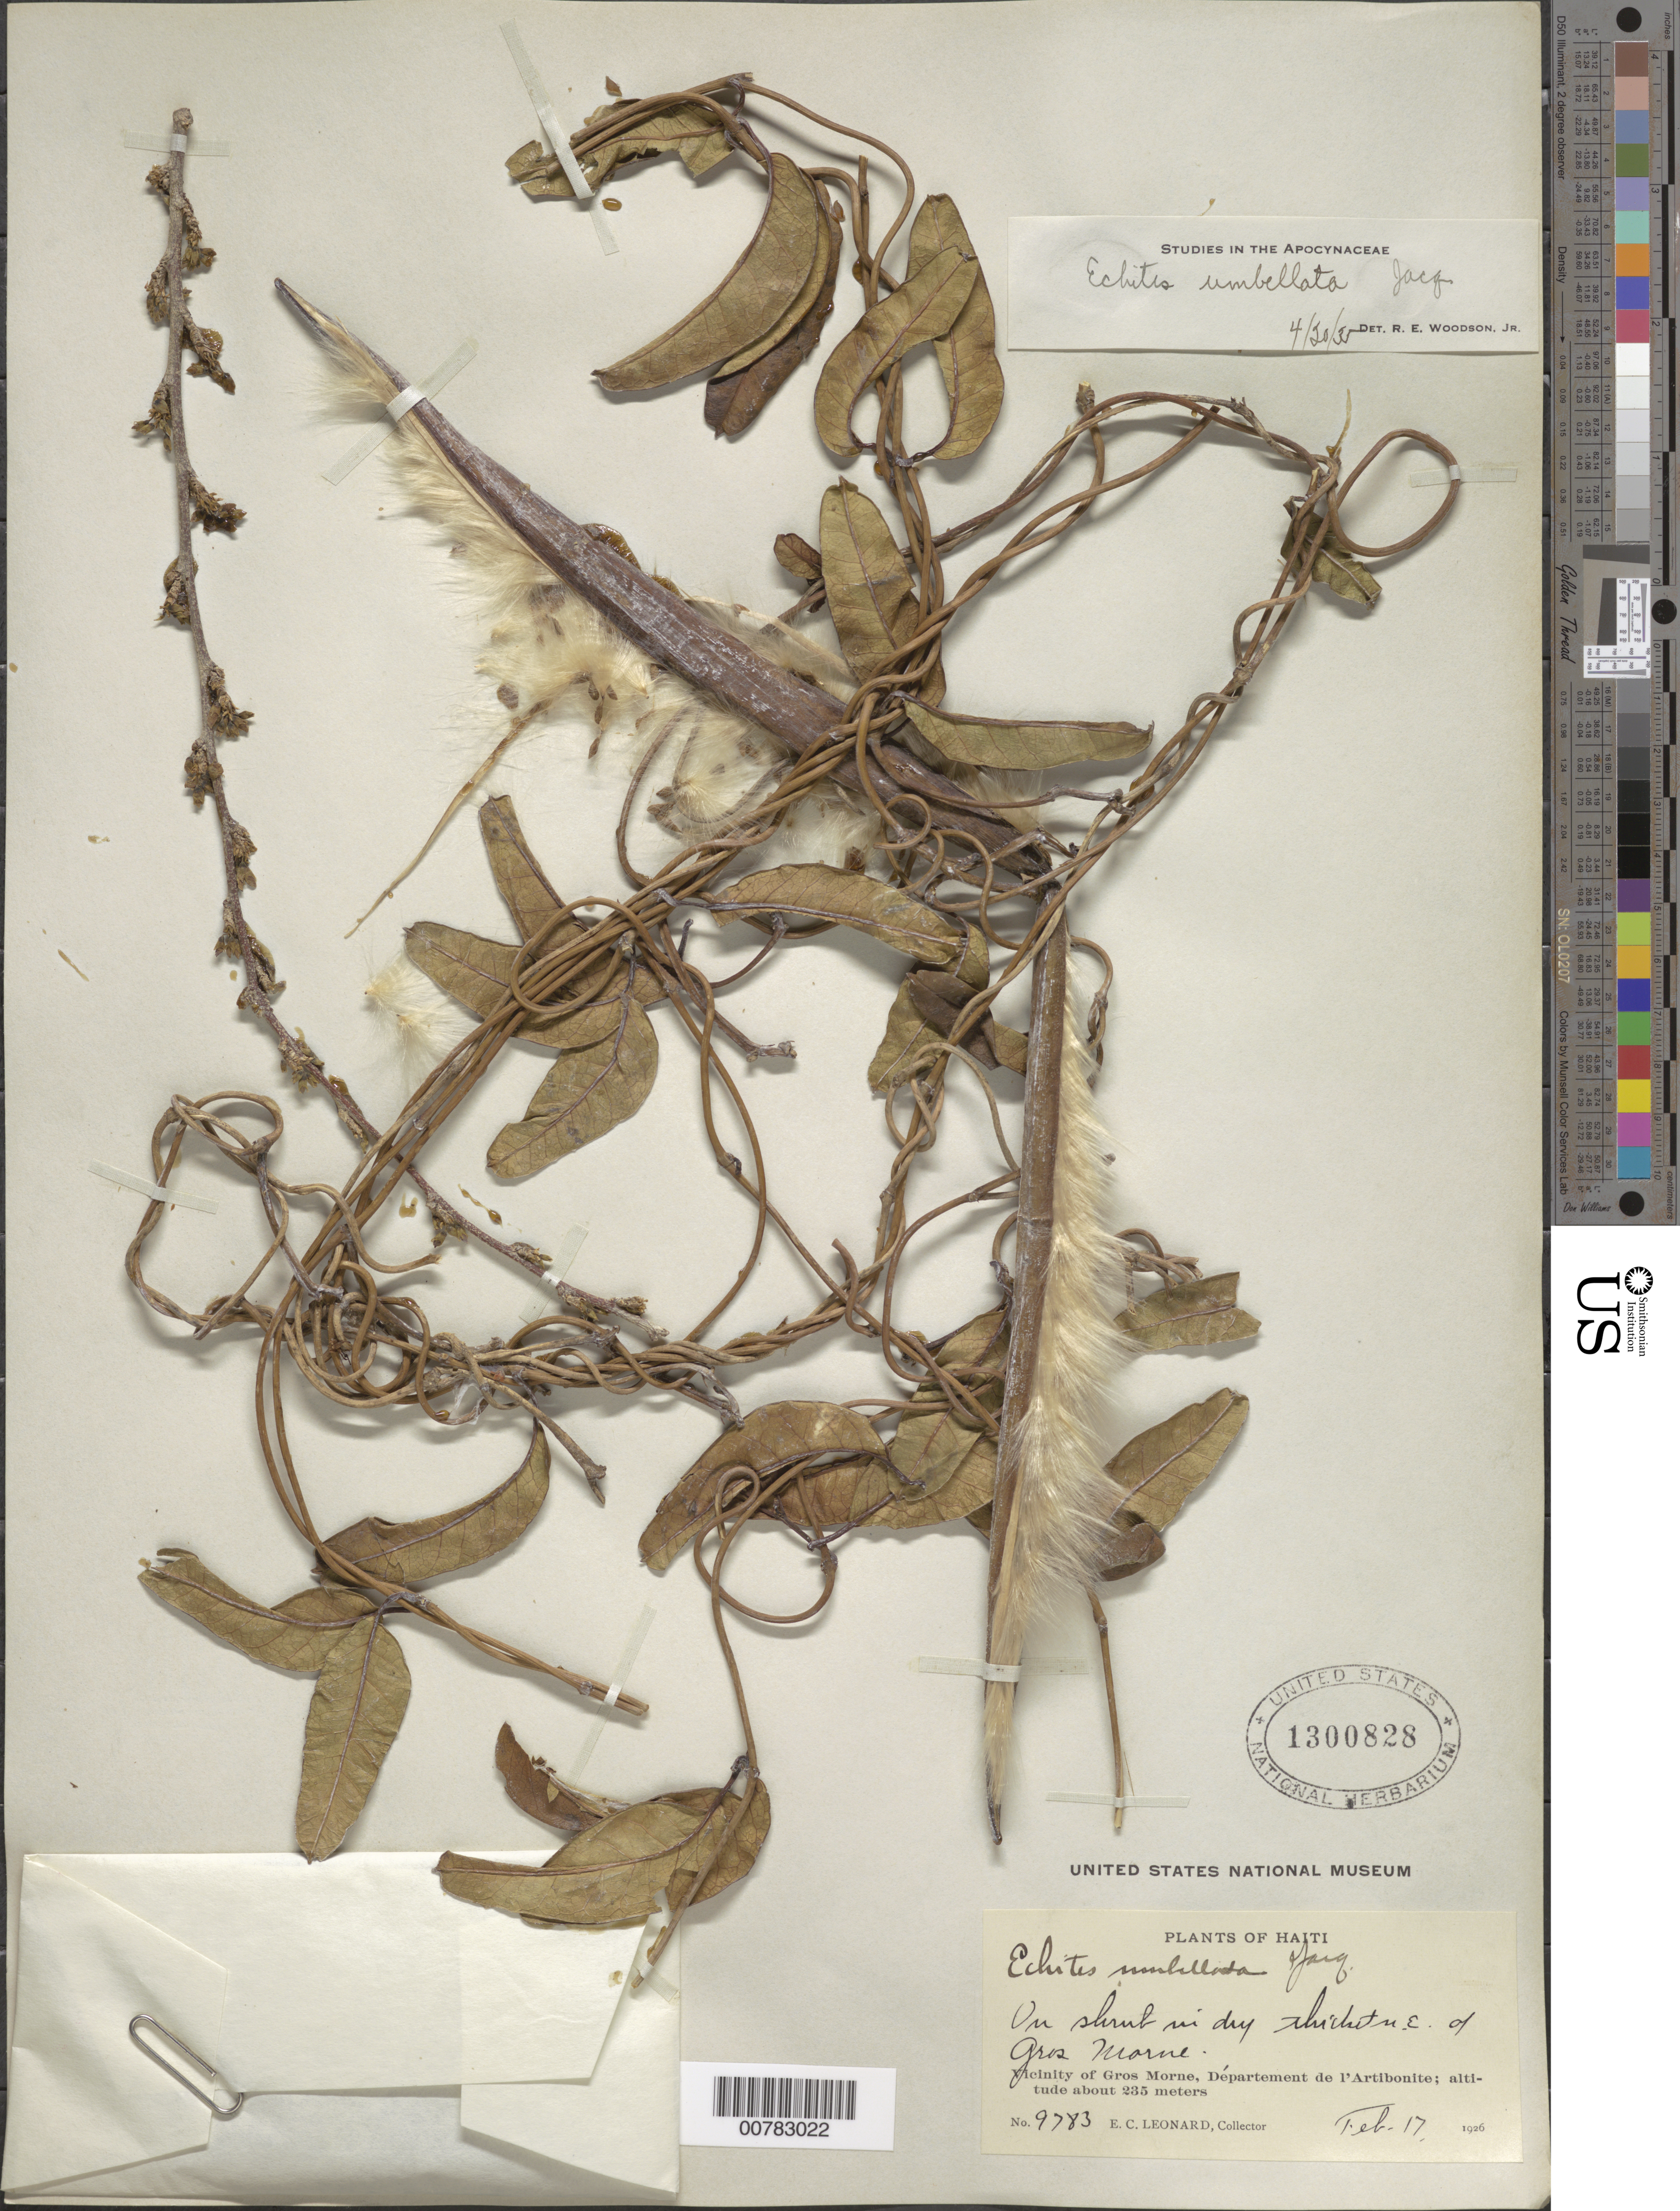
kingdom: Plantae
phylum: Tracheophyta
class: Magnoliopsida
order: Gentianales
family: Apocynaceae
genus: Echites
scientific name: Echites umbellatus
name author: Jacq.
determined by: Woodson, R. E., Jr.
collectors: E. C. Leonard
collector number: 9783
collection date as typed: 17 Feb 1926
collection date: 1926-02-17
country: Haiti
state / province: Artibonite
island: Hispaniola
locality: Vicinity of Gros Morne, N.E. of Gros Morne.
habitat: On shrub in dry thicket.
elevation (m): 235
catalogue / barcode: US 1300828